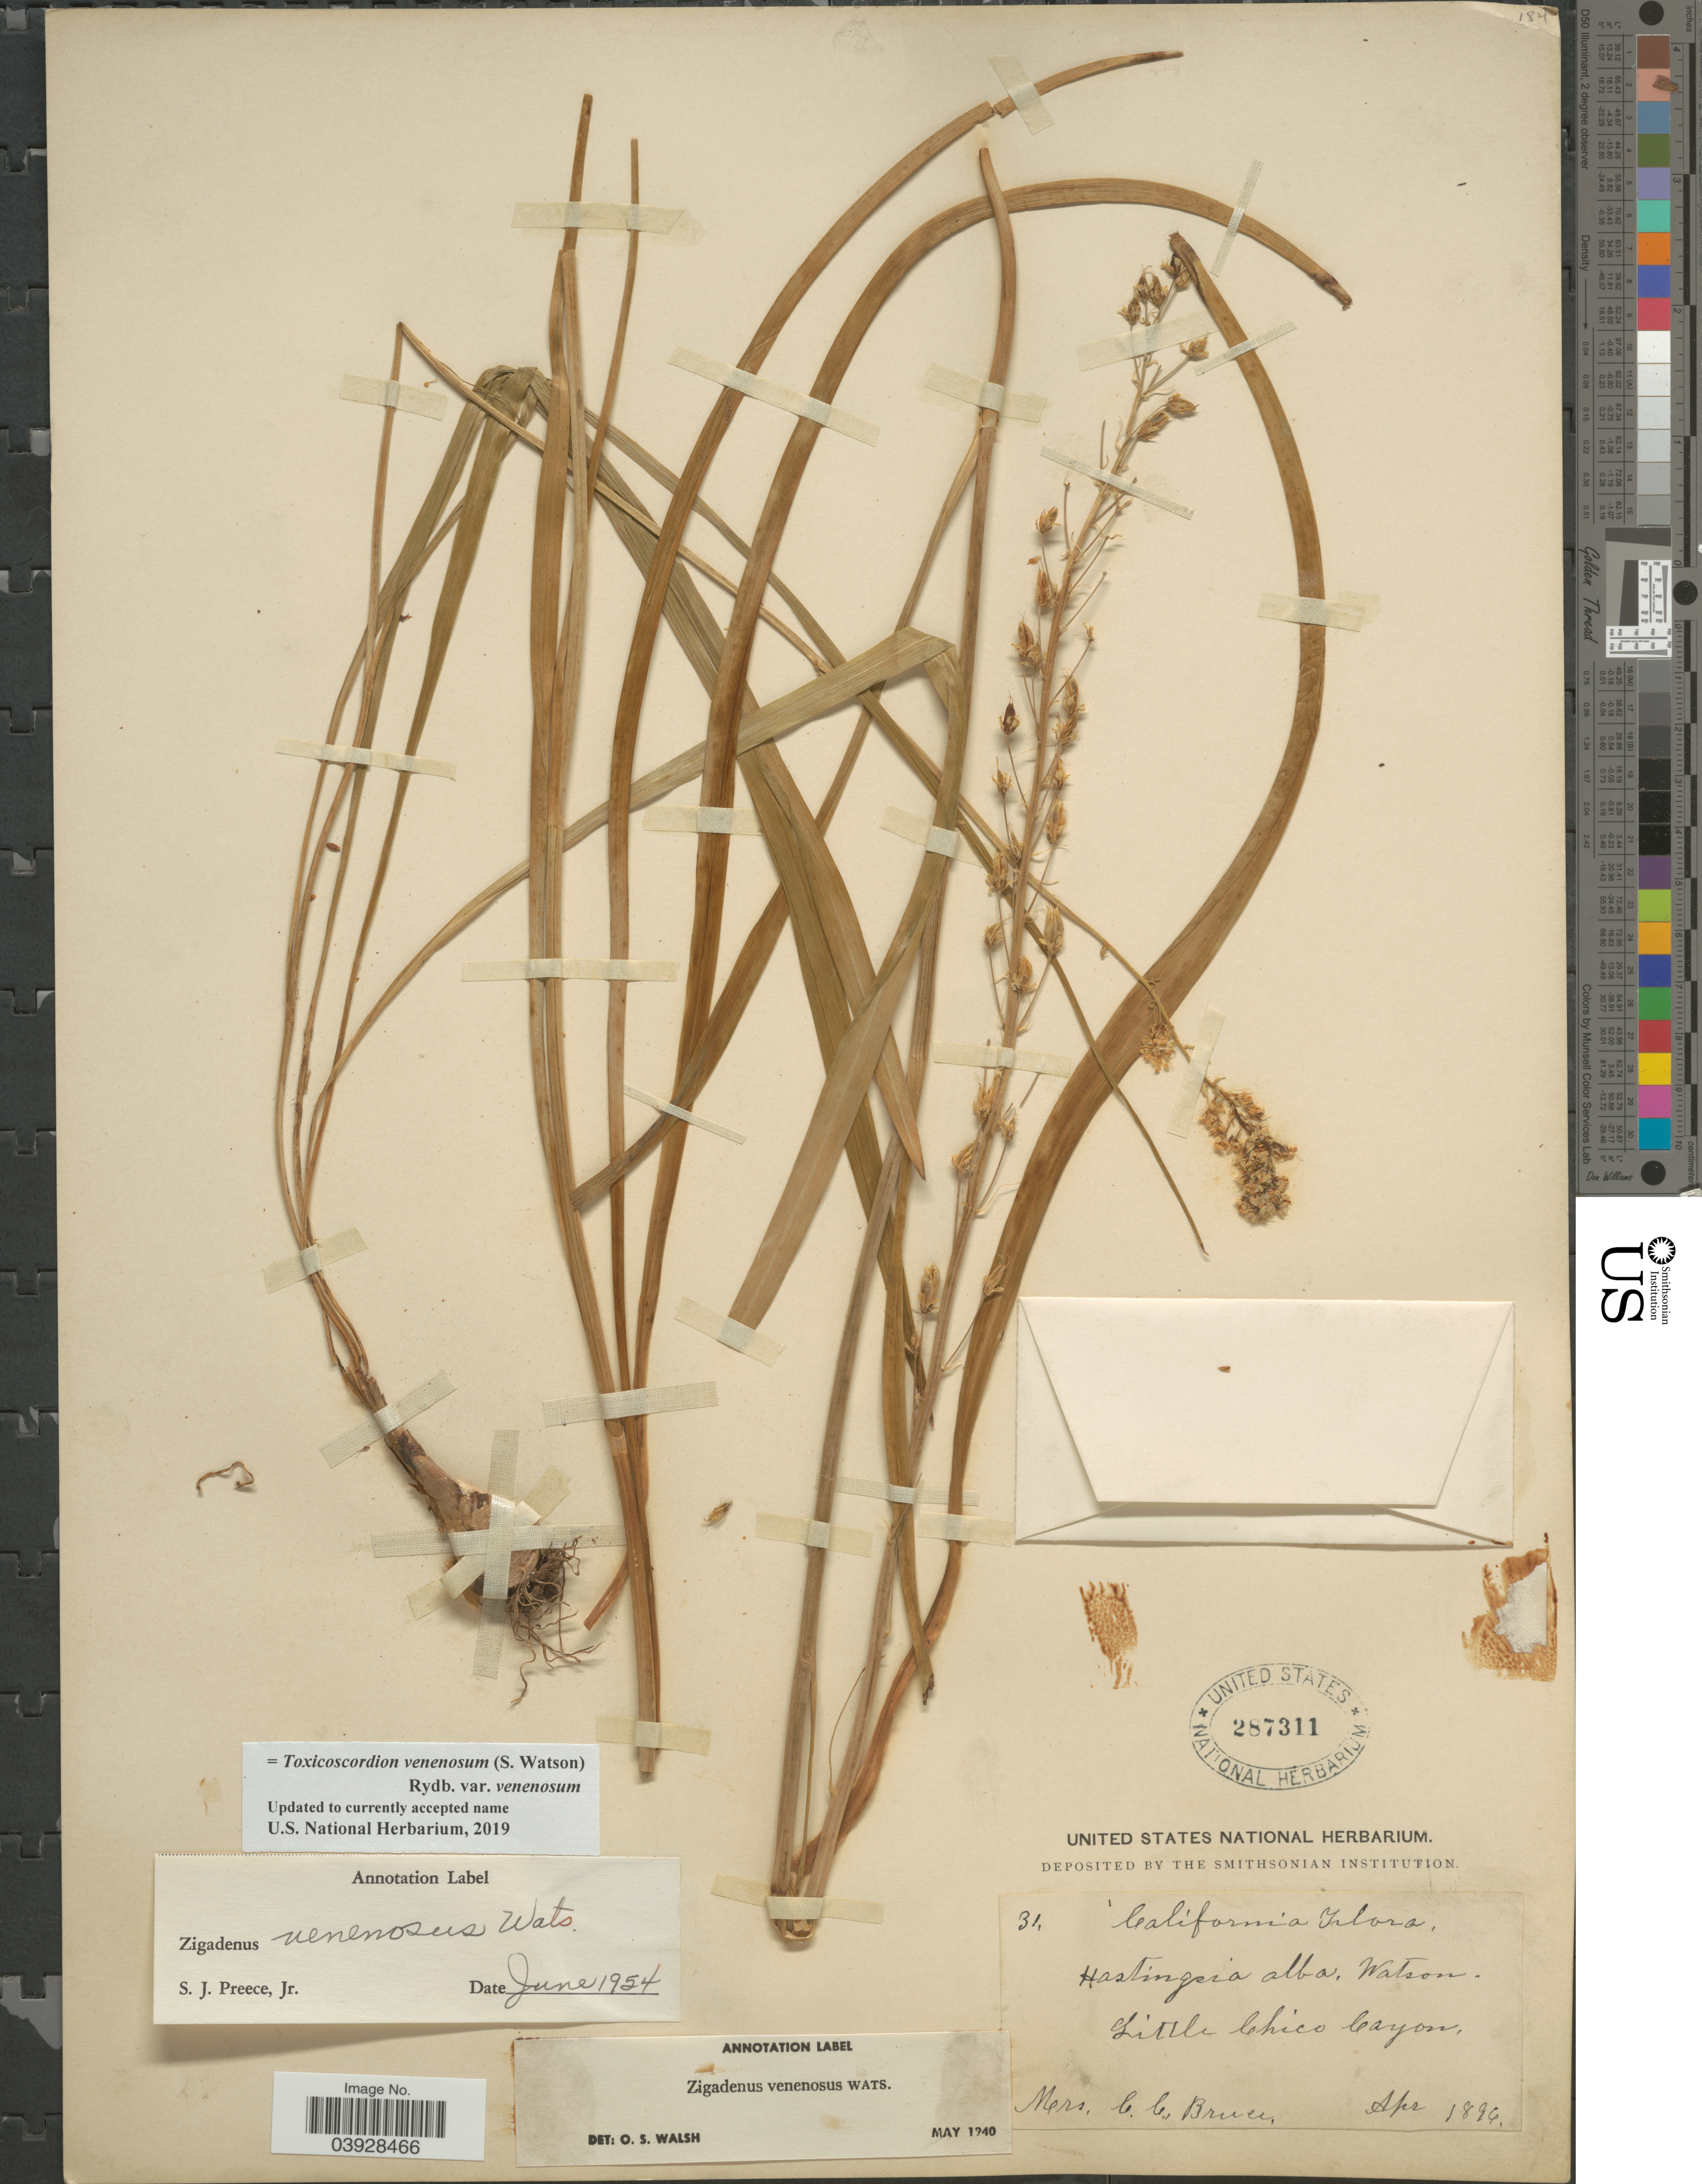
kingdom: Plantae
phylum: Tracheophyta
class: Liliopsida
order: Liliales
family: Melanthiaceae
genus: Toxicoscordion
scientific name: Toxicoscordion venenosum var. gramineum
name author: (Rydb.) Brasher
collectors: C. Bruce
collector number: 31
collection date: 1896-04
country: United States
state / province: California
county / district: Butte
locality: Little Chico Canyon.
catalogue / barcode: US 287311